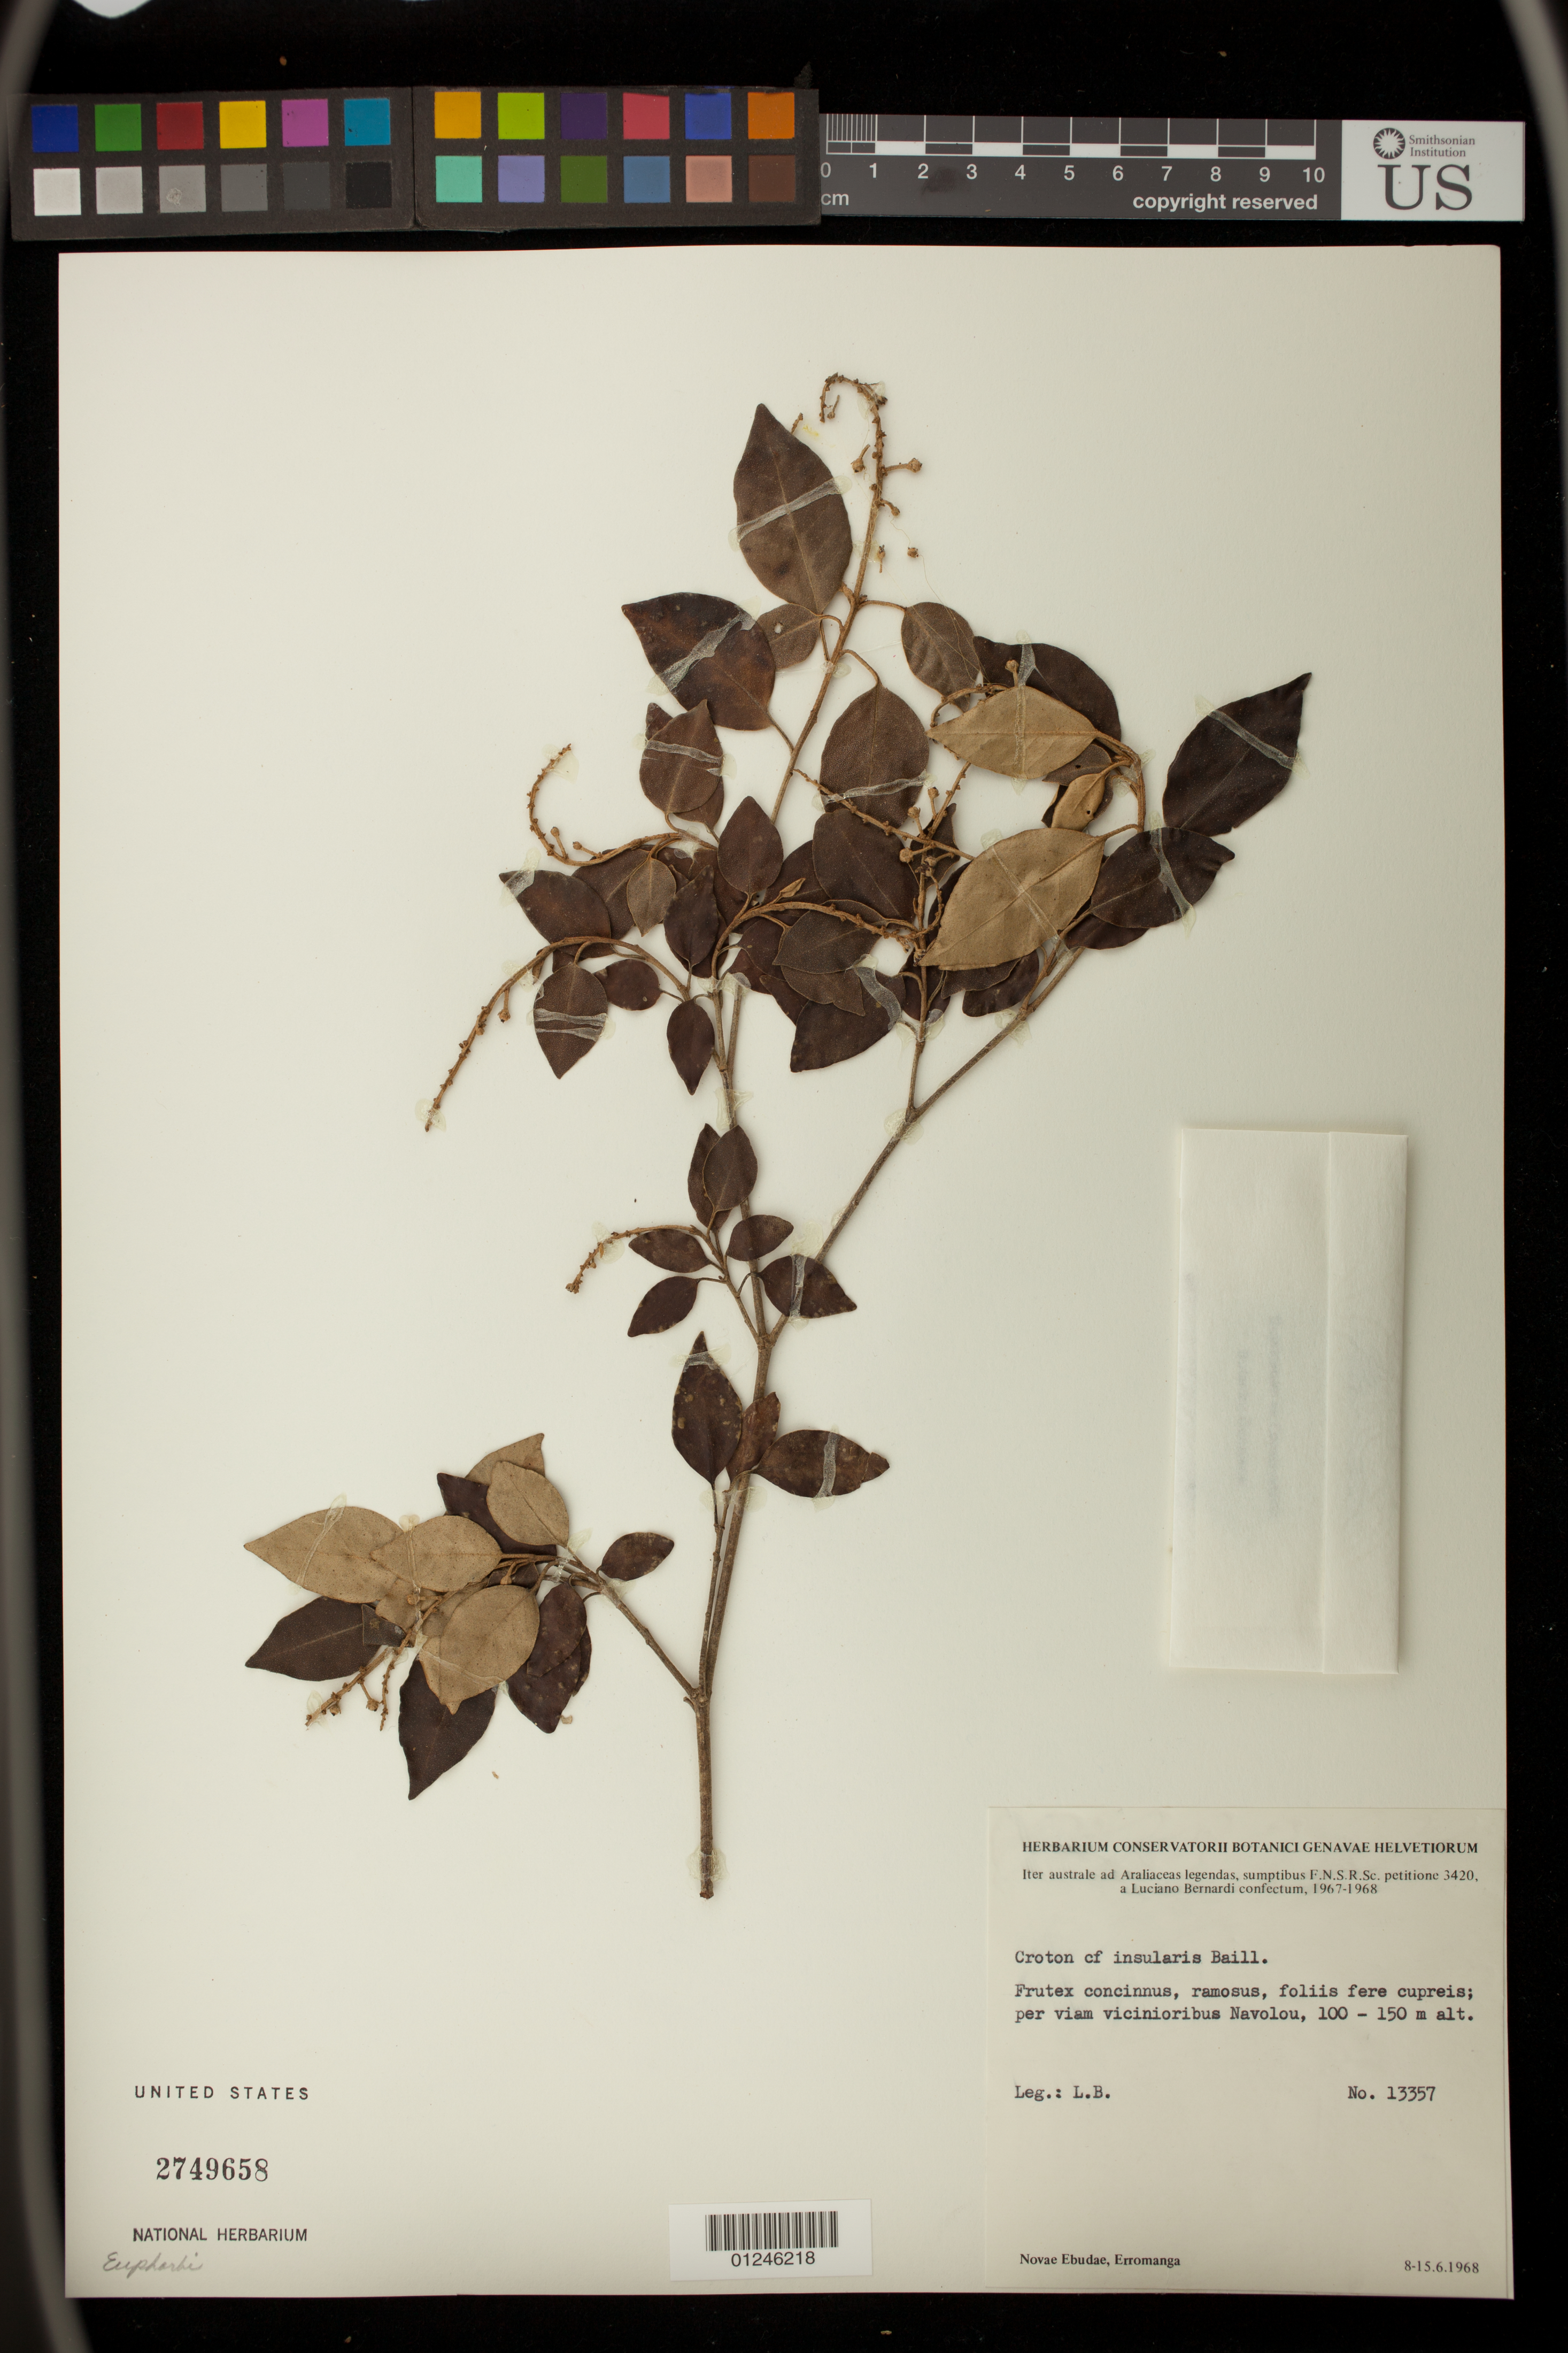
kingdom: Plantae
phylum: Tracheophyta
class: Magnoliopsida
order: Malpighiales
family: Euphorbiaceae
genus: Croton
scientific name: Croton insularis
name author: Baill.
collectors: L. Bernardi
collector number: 13357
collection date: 1968-06-08/1968-06-15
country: Vanuatu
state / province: Tafea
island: Erromango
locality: Novae Ebudae, Erromanga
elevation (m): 100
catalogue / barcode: US 2749658